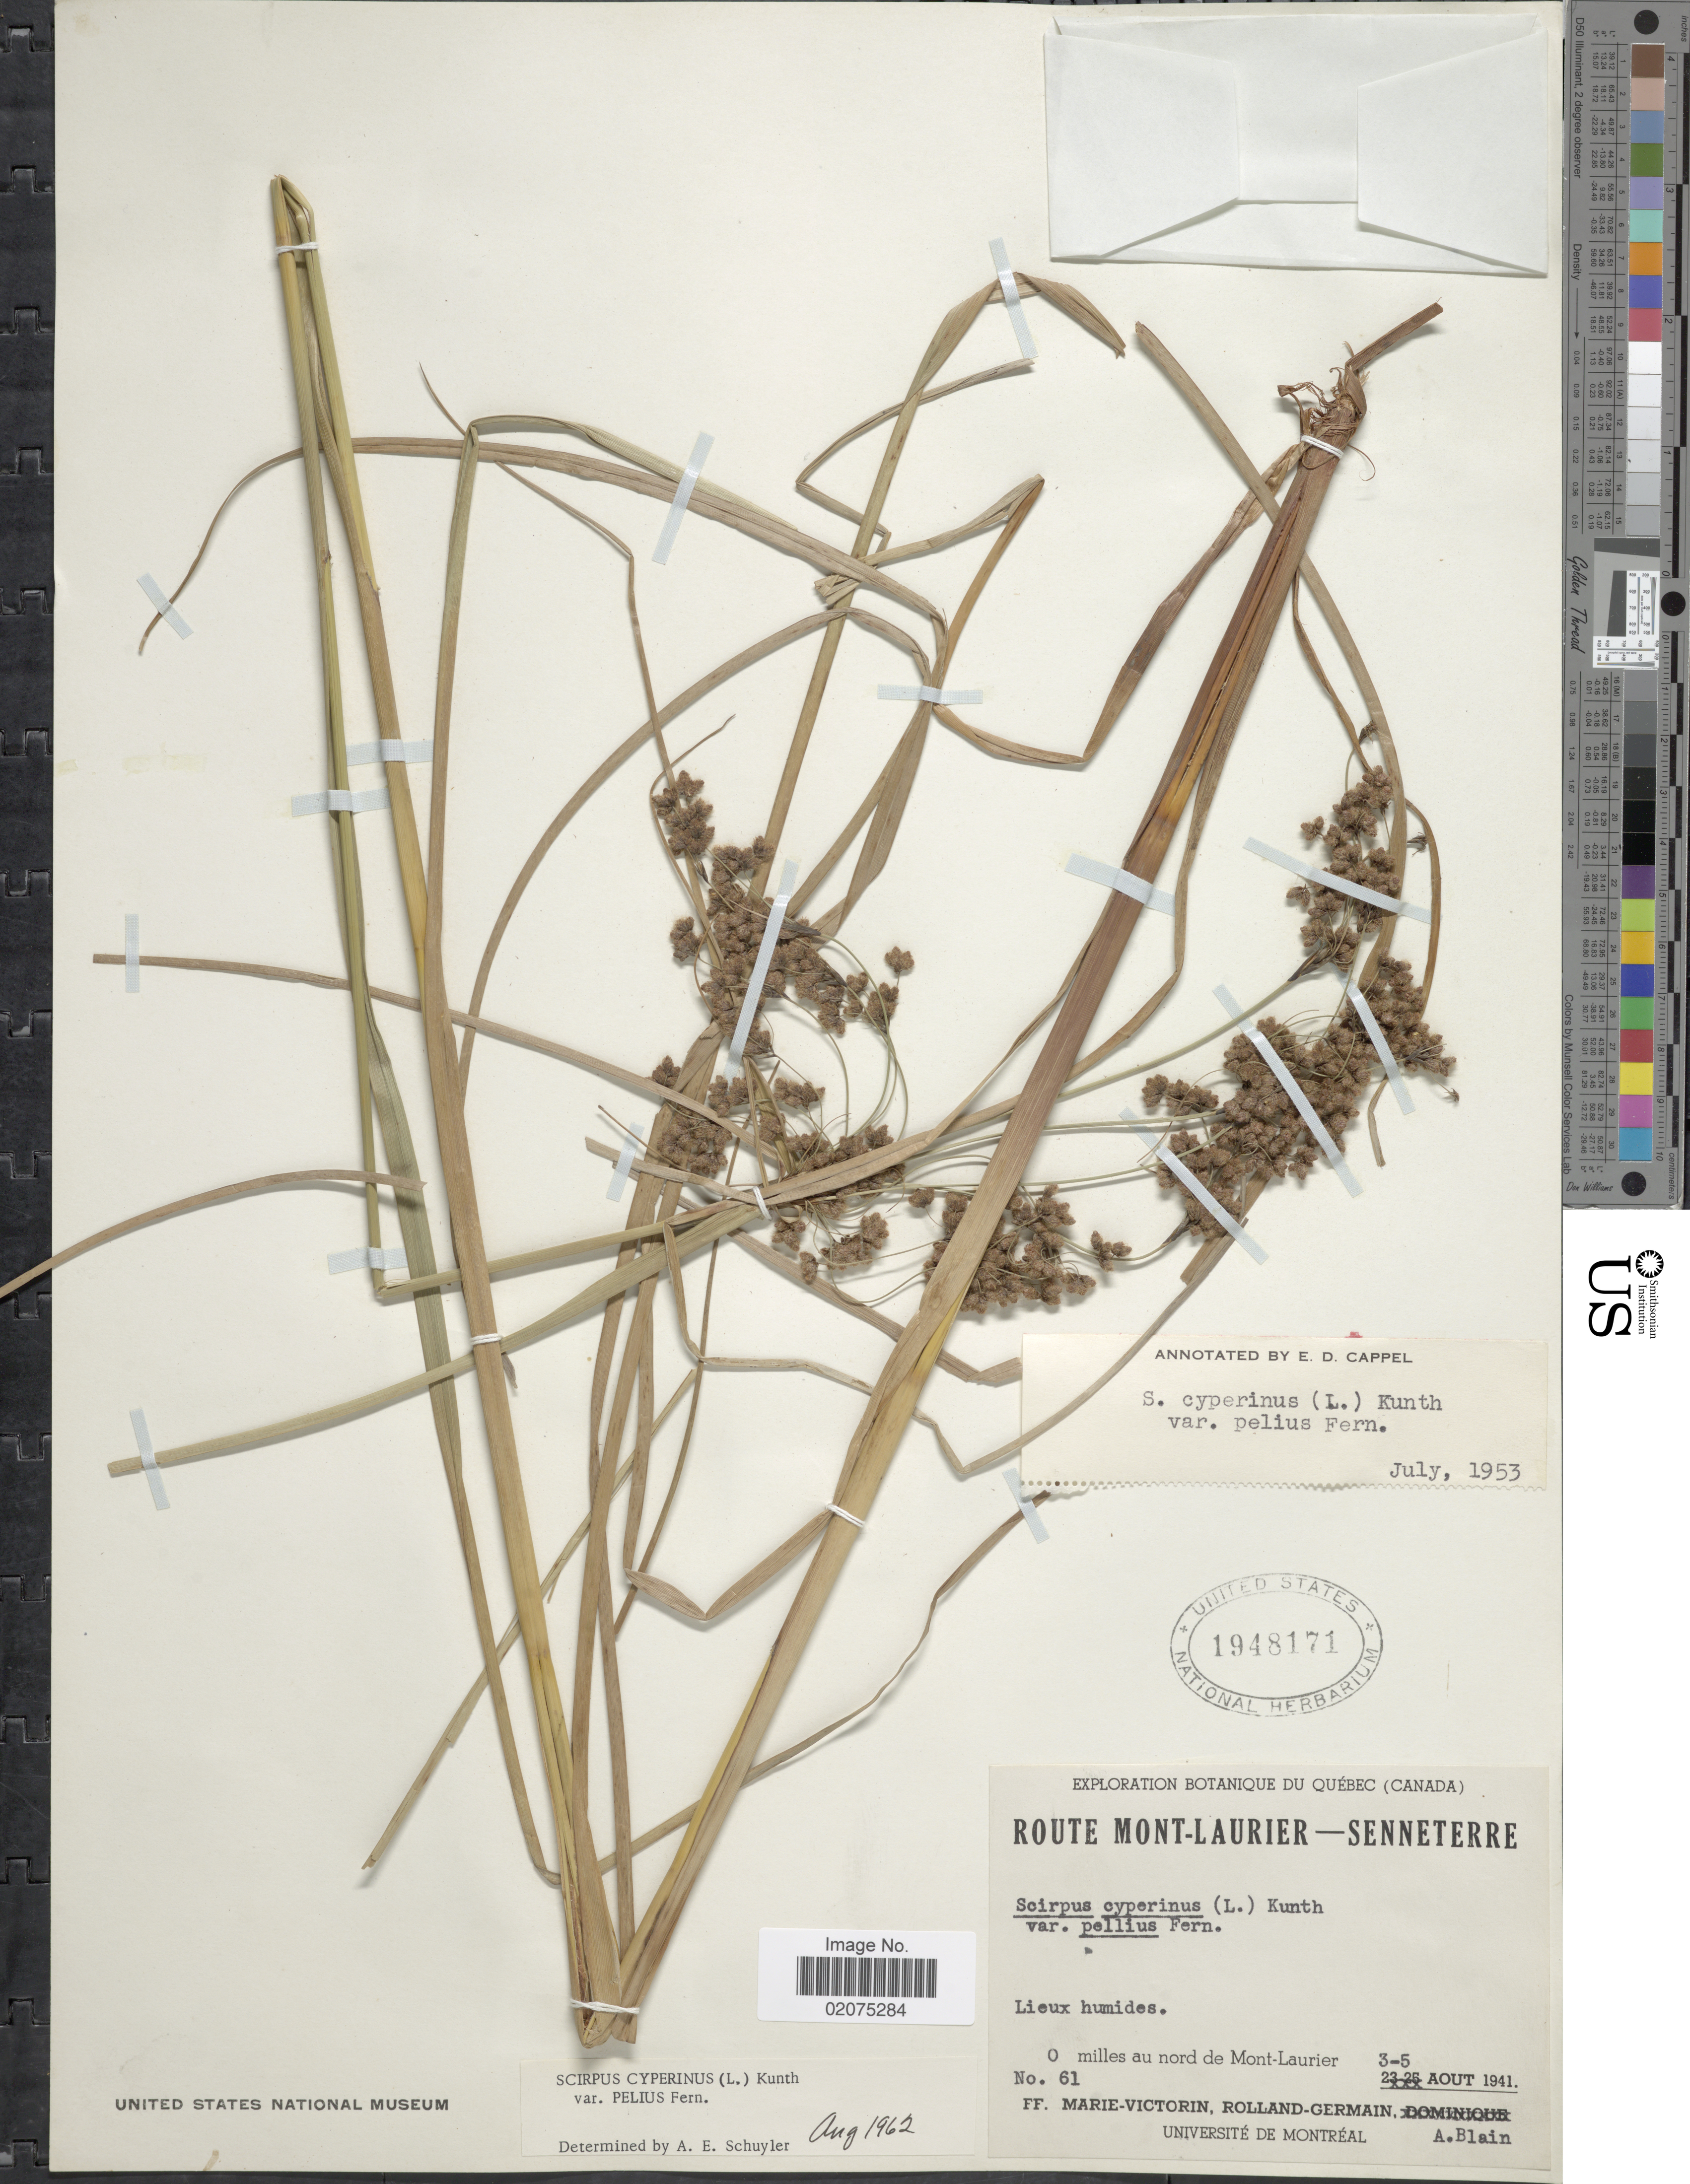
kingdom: Plantae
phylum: Tracheophyta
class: Liliopsida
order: Poales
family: Cyperaceae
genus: Scirpus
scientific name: Scirpus cyperinus var. pelius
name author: Fernald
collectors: F. Marie-Victorin, Rolland-Germain & A. Blain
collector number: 61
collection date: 1941-08-03/1941-08-05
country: Canada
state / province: Quebec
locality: Route Mont-Laurier, Senneterre, 0 miles au nord de Mont-Laurier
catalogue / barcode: US 1948171